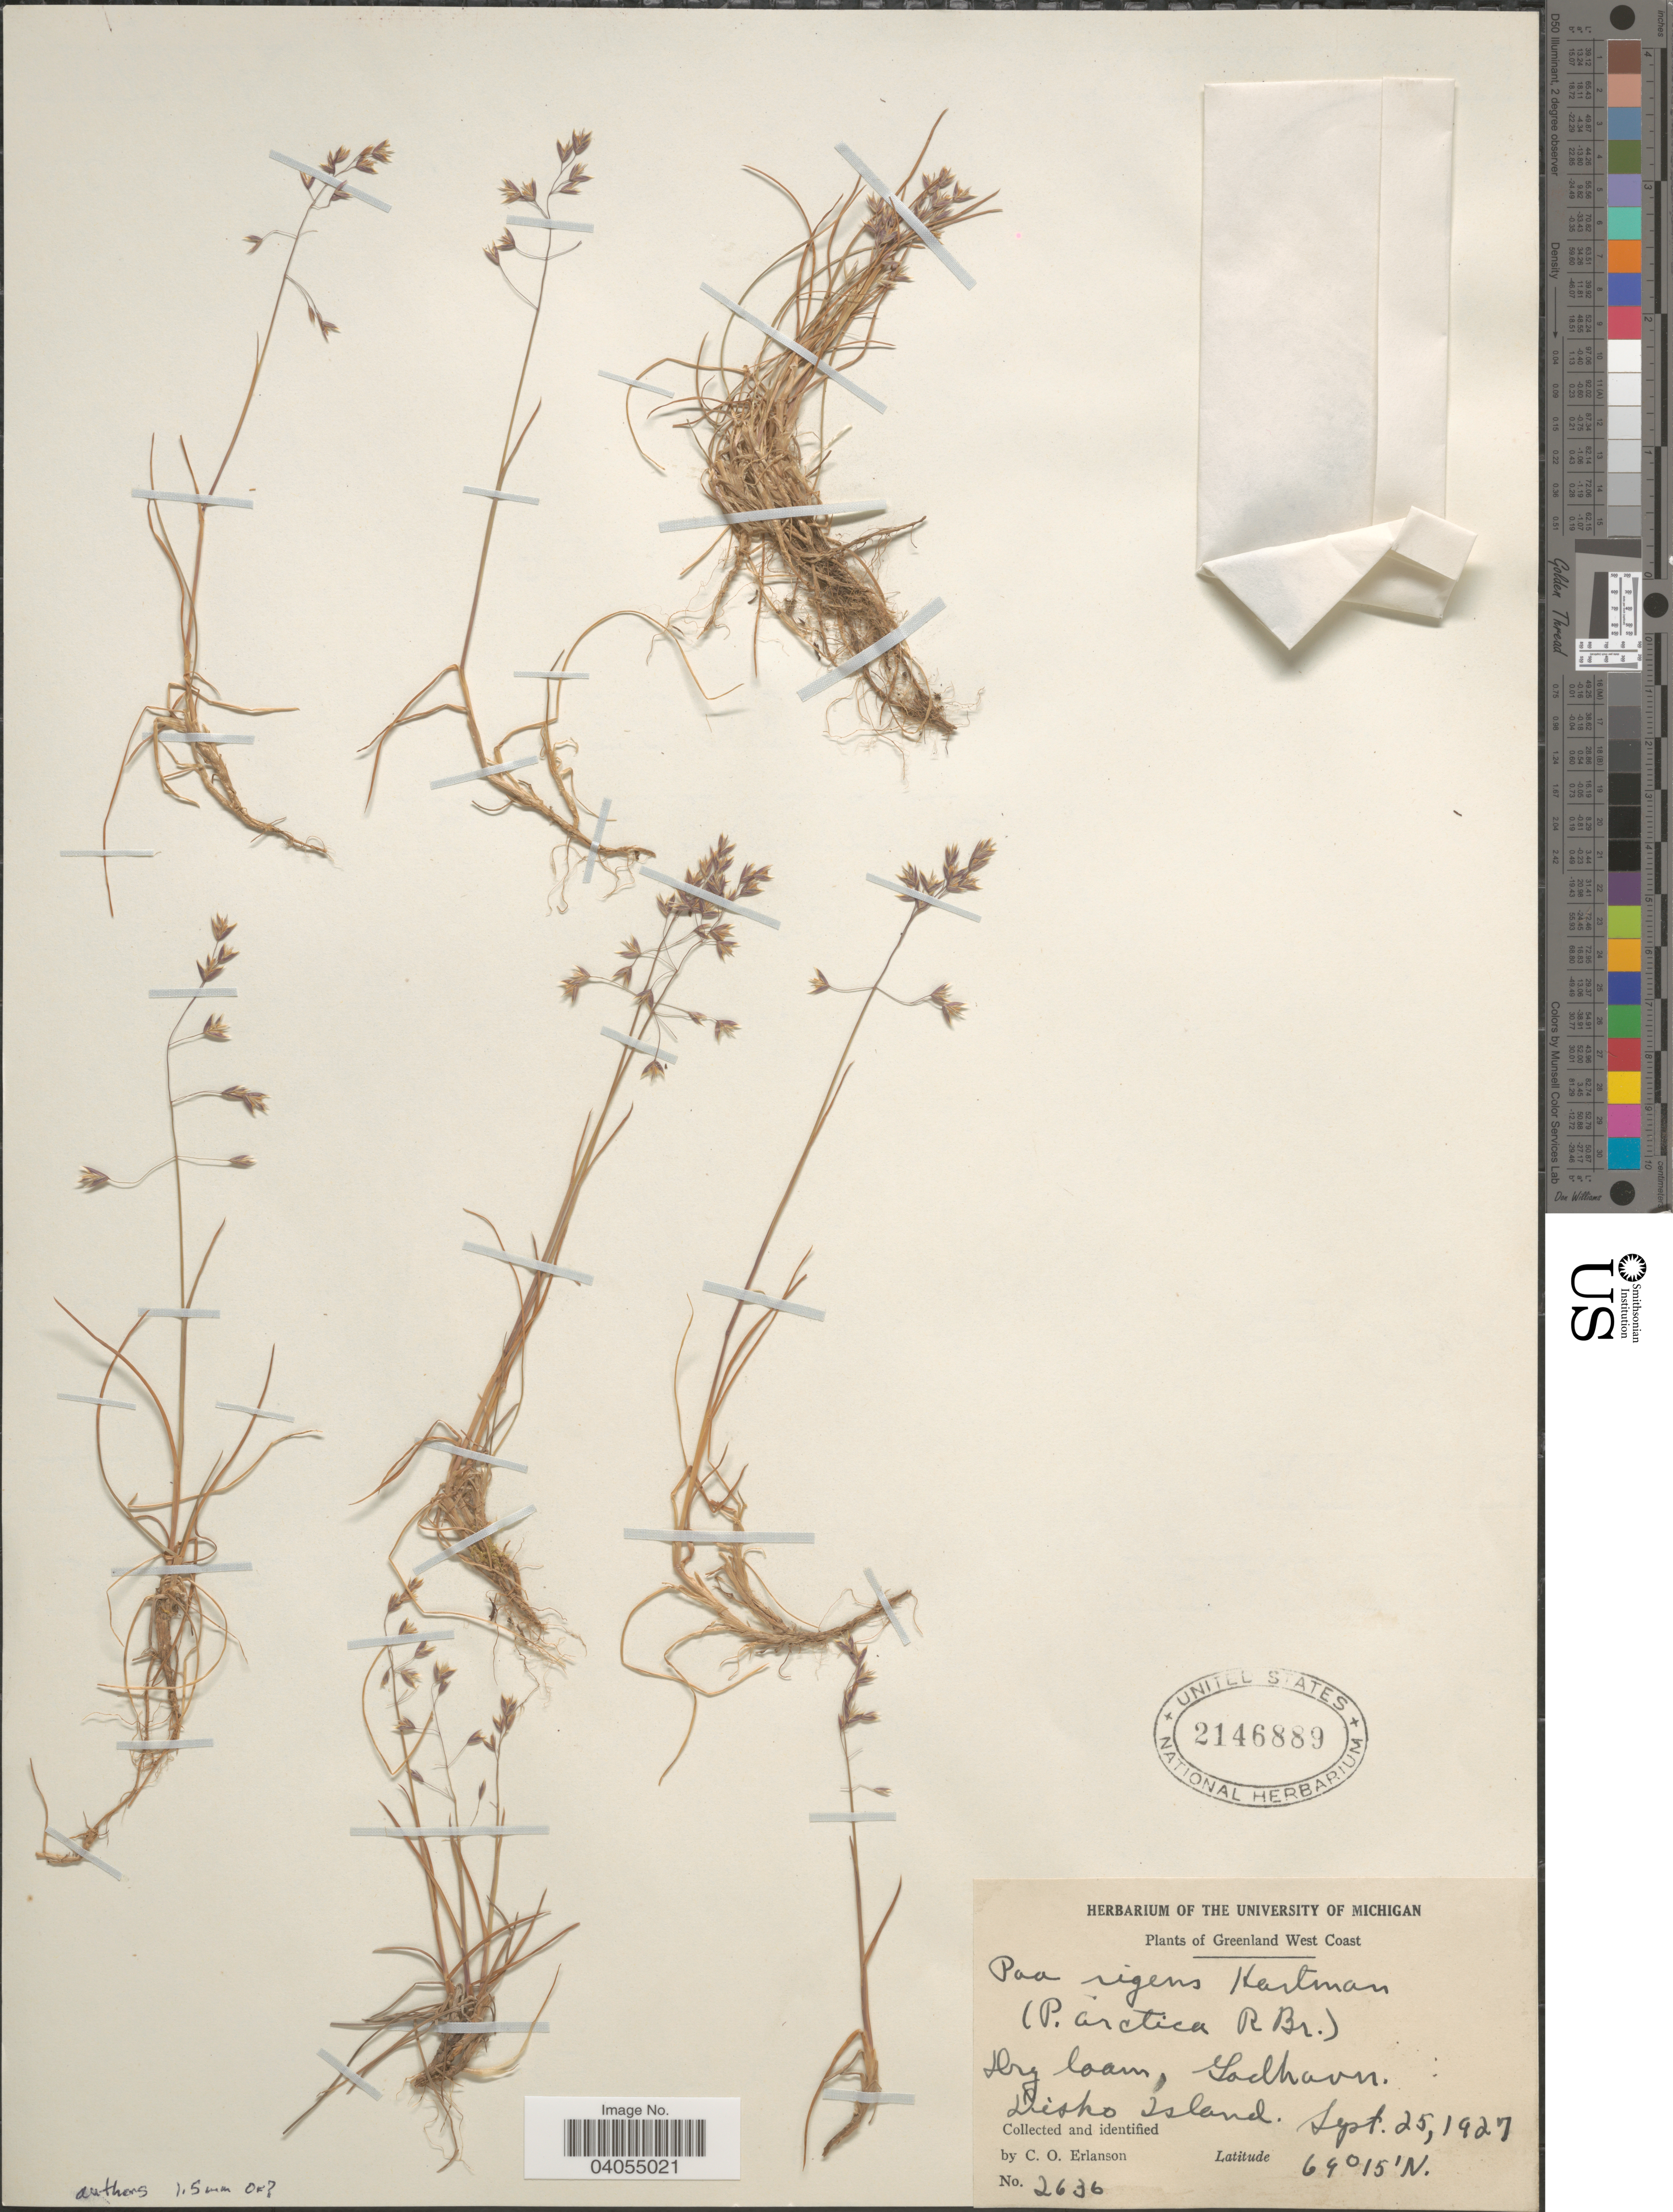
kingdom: Plantae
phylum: Tracheophyta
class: Liliopsida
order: Poales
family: Poaceae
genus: Poa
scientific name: Poa arctica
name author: R. Br.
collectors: C. O. Erlanson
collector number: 2636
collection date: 1927-09-25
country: Greenland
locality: Greenland West Coast. Godhavn. Disko Island.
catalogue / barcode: US 2146889